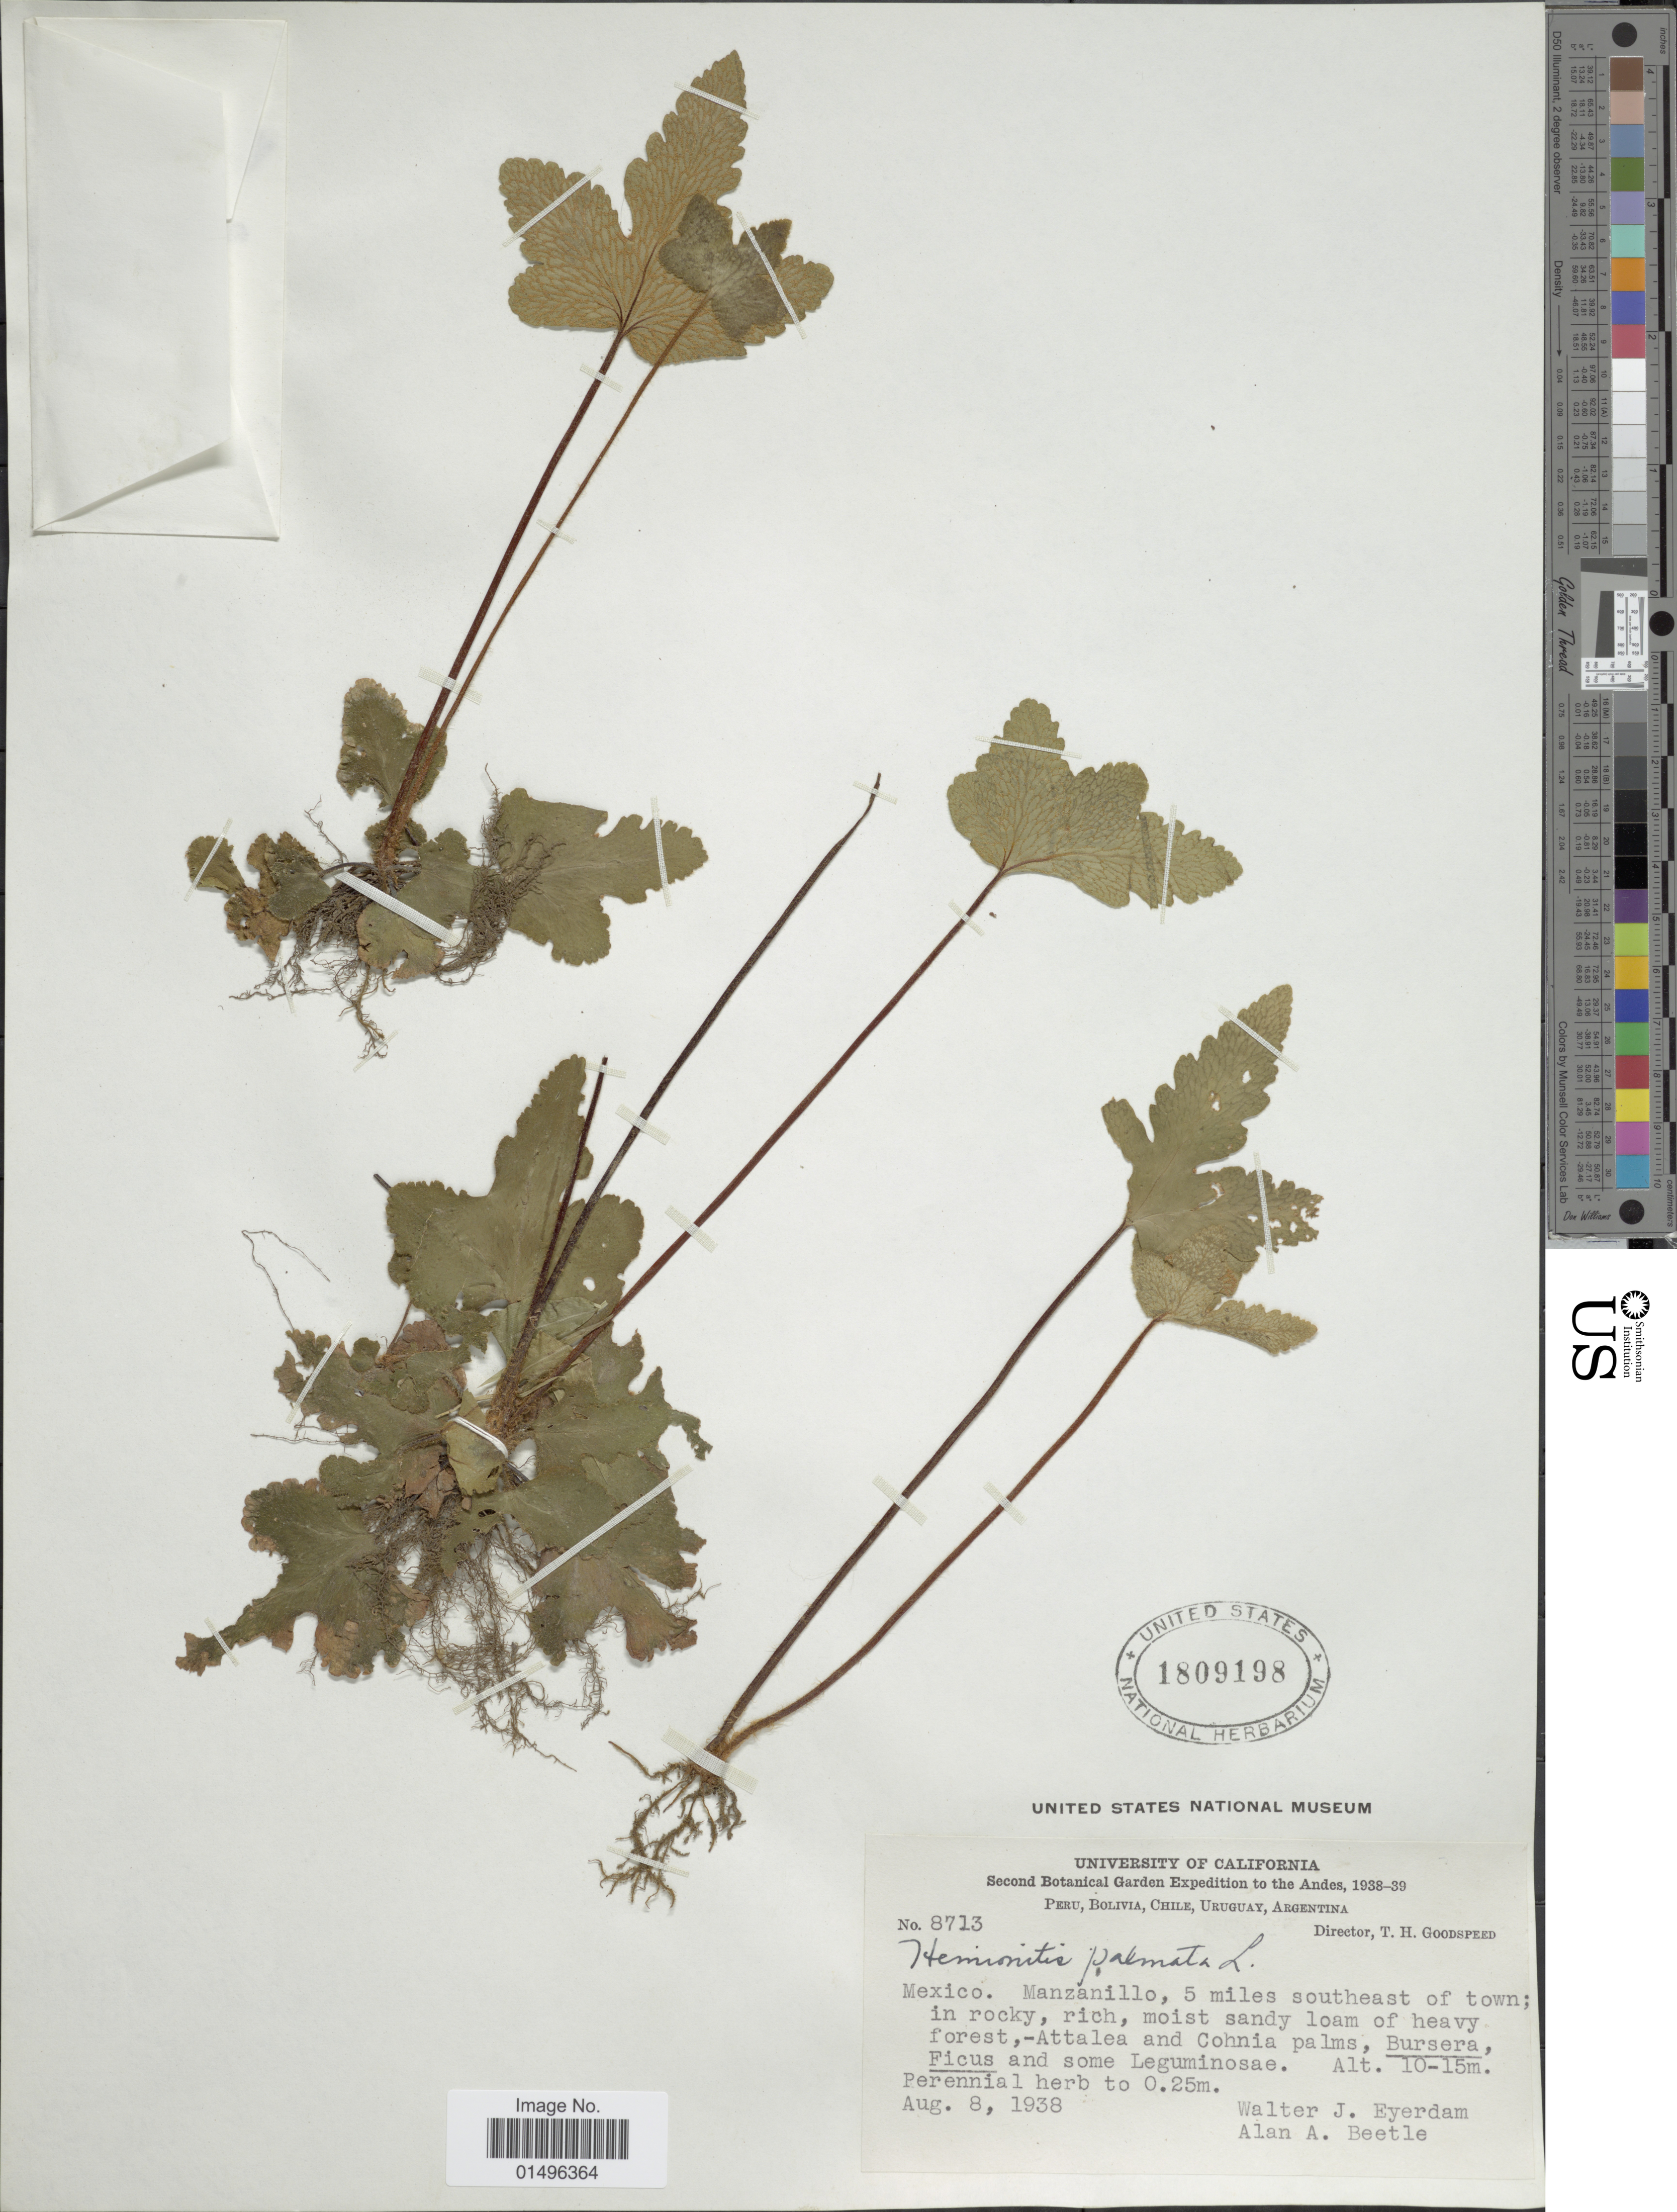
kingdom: Plantae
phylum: Tracheophyta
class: Polypodiopsida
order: Polypodiales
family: Pteridaceae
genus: Hemionitis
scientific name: Hemionitis palmata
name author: L.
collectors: W. J. Eyerdam & A. A. Beetle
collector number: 8713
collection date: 1938-08-08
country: Mexico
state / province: México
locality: Mexico, Manzanillo, 5 miles southeast of town.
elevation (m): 10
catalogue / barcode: US 1809198